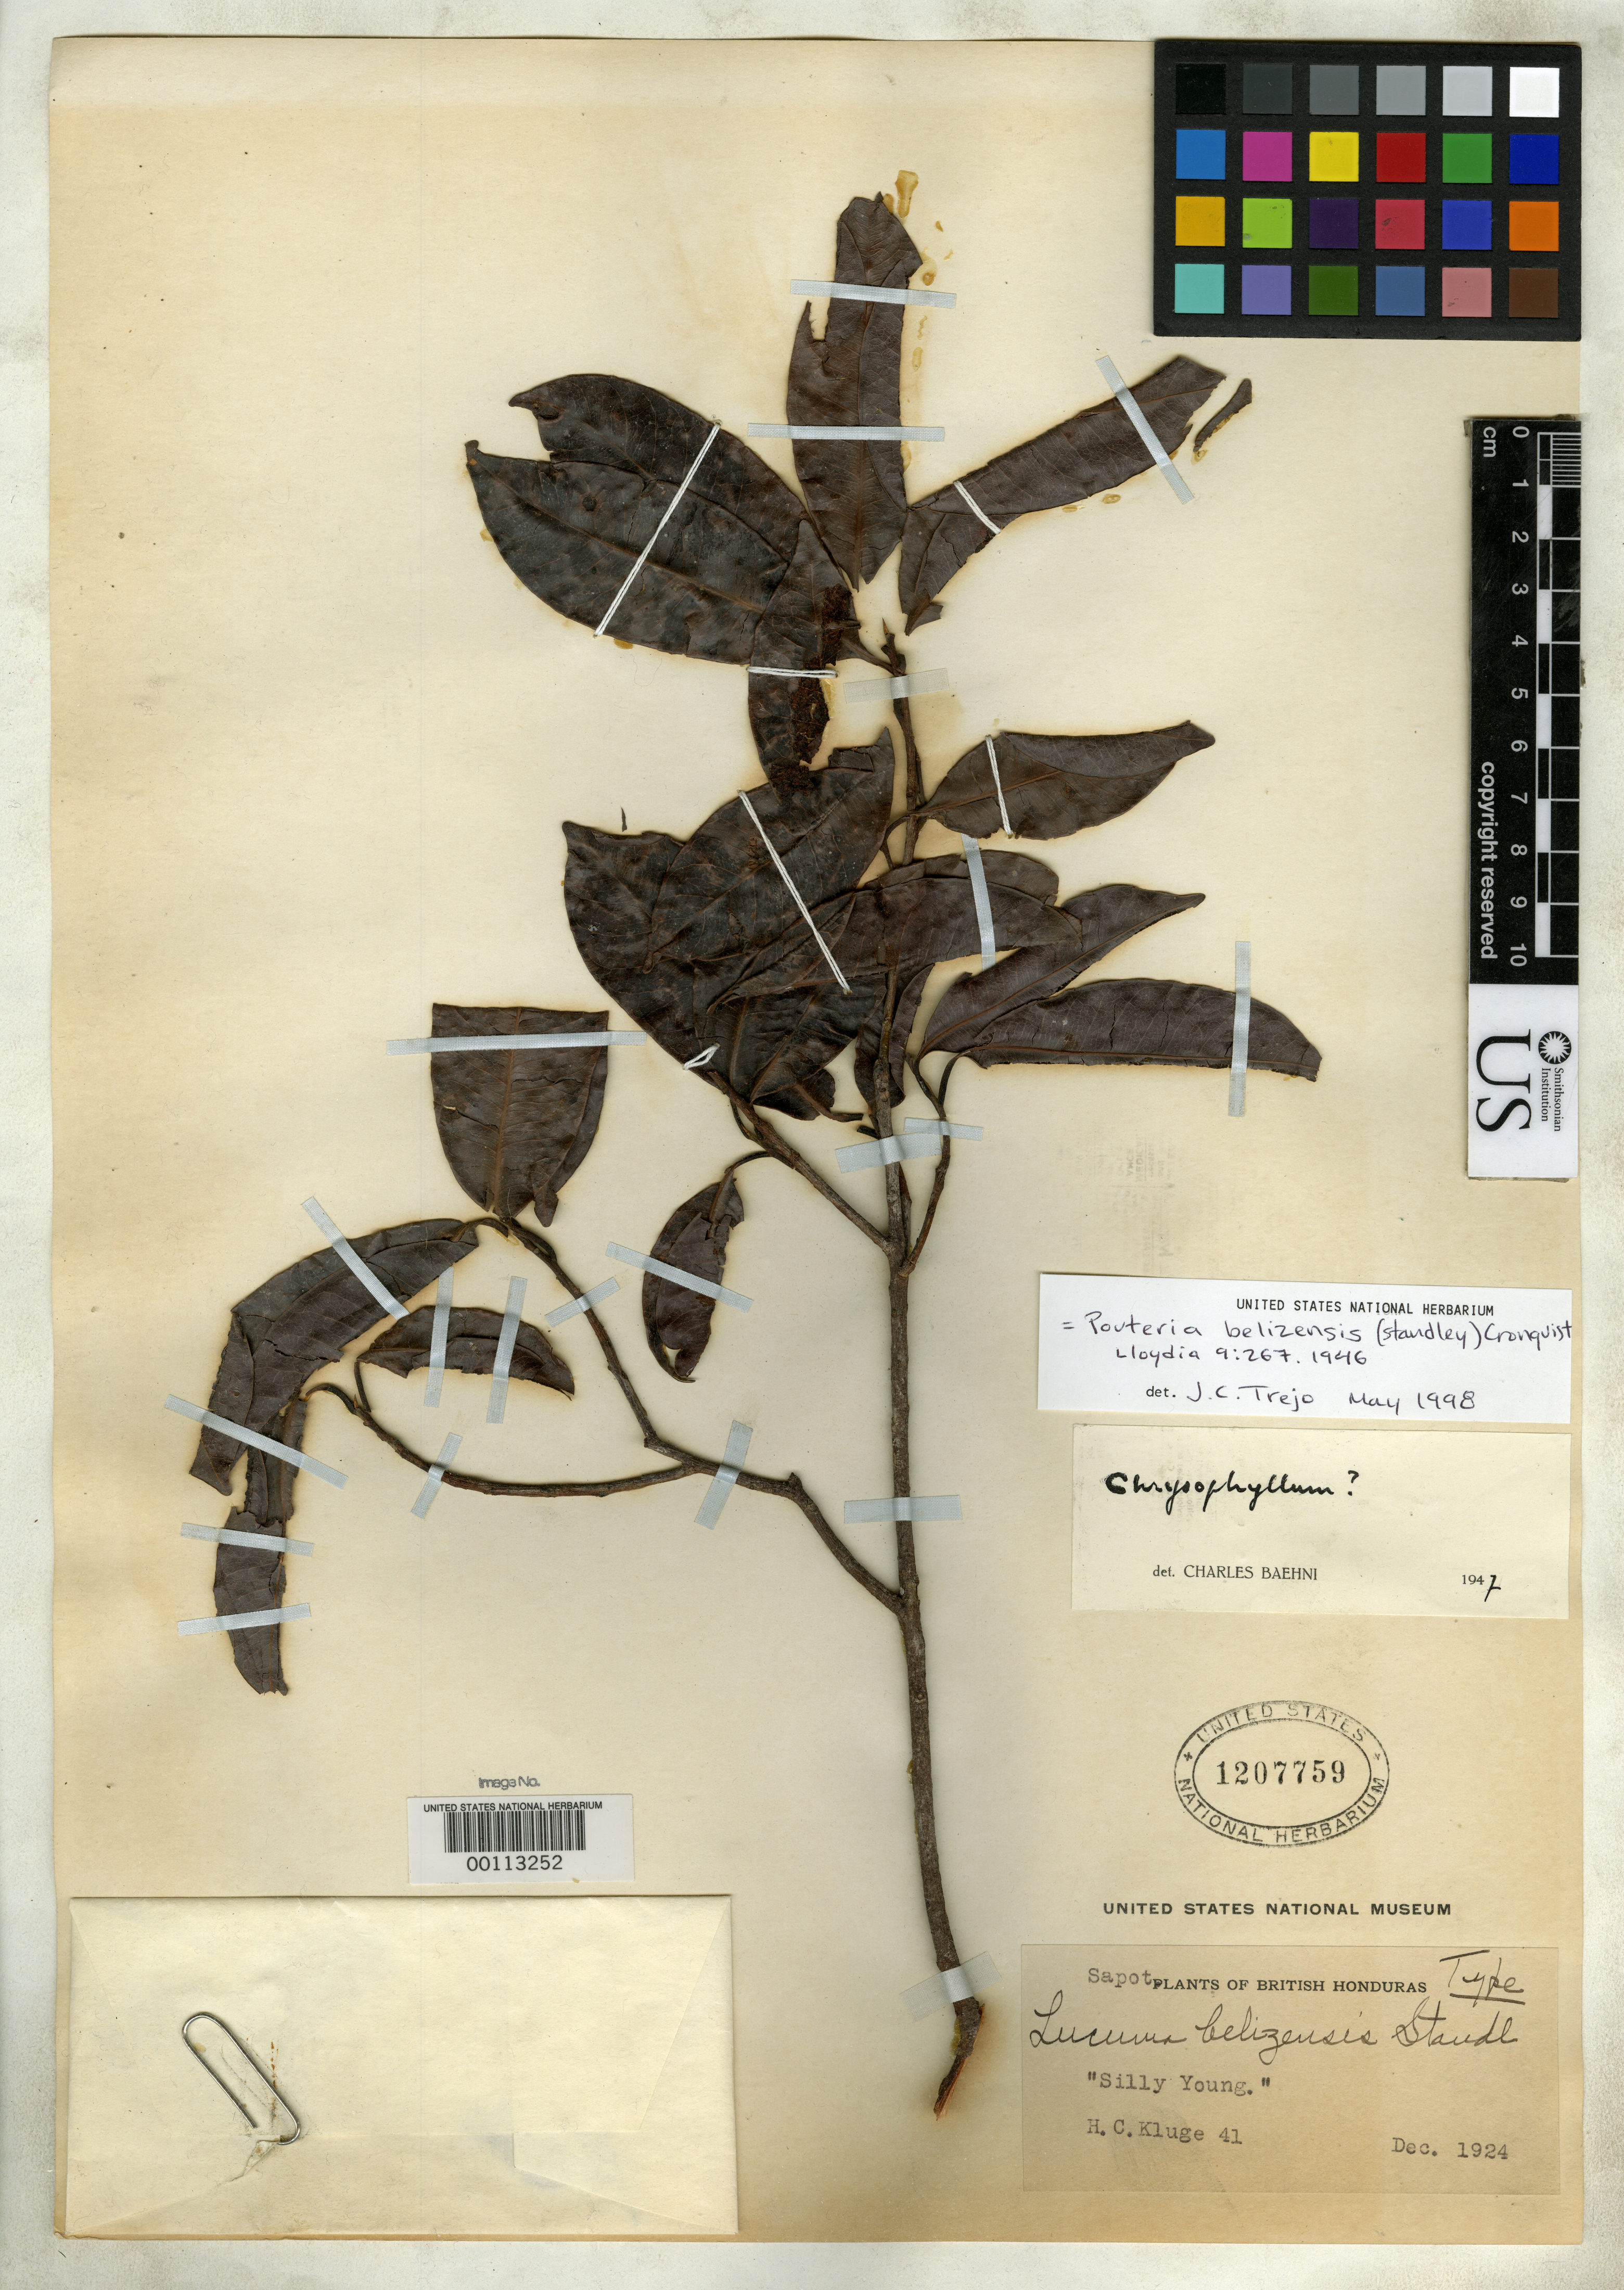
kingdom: Plantae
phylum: Tracheophyta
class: Magnoliopsida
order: Ericales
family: Sapotaceae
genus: Lucuma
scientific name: Lucuma belizensis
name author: Standl.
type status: Holotype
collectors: H. C. Kluge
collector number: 41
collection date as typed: Dec 1924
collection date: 1924-12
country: Belize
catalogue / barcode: US 1207759